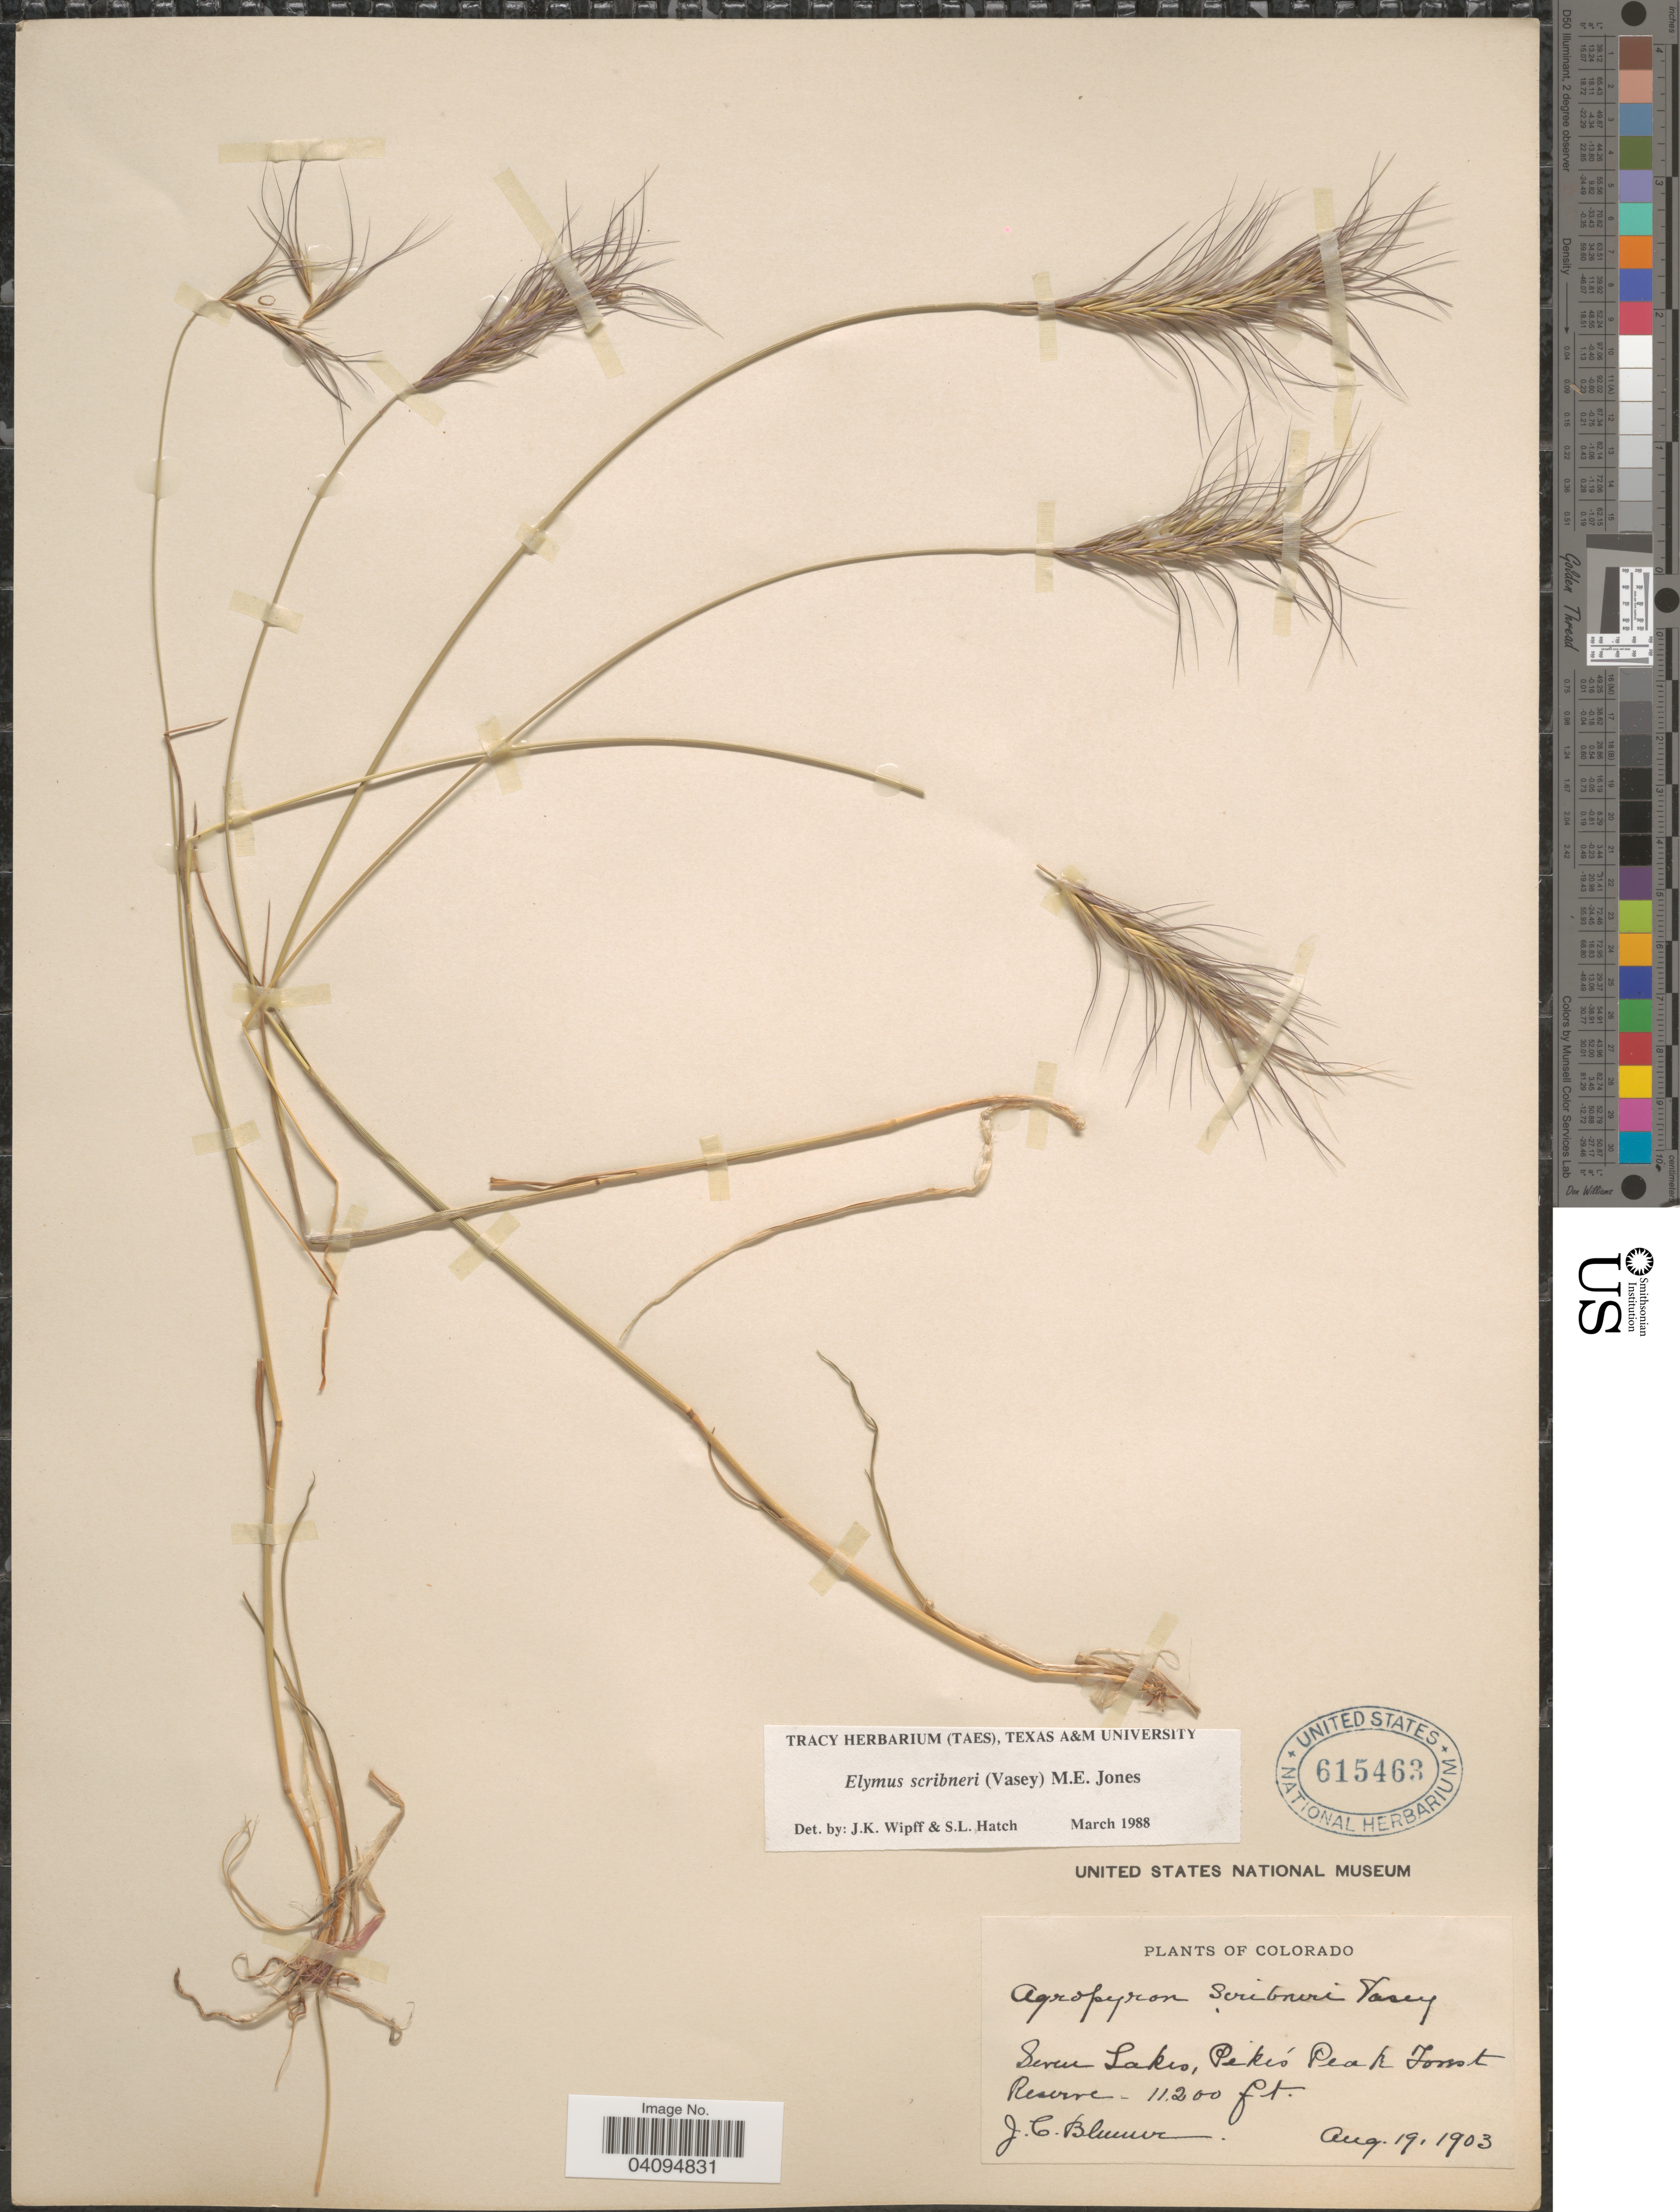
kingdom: Plantae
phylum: Tracheophyta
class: Liliopsida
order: Poales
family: Poaceae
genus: Elymus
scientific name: Elymus scribneri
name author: (Vasey) M.E. Jones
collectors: J. C. Blumer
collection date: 1903-08-19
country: United States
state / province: Colorado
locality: Seven Lakes, Pikes Peak Forest Reserve.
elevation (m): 3414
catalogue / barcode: US 615463